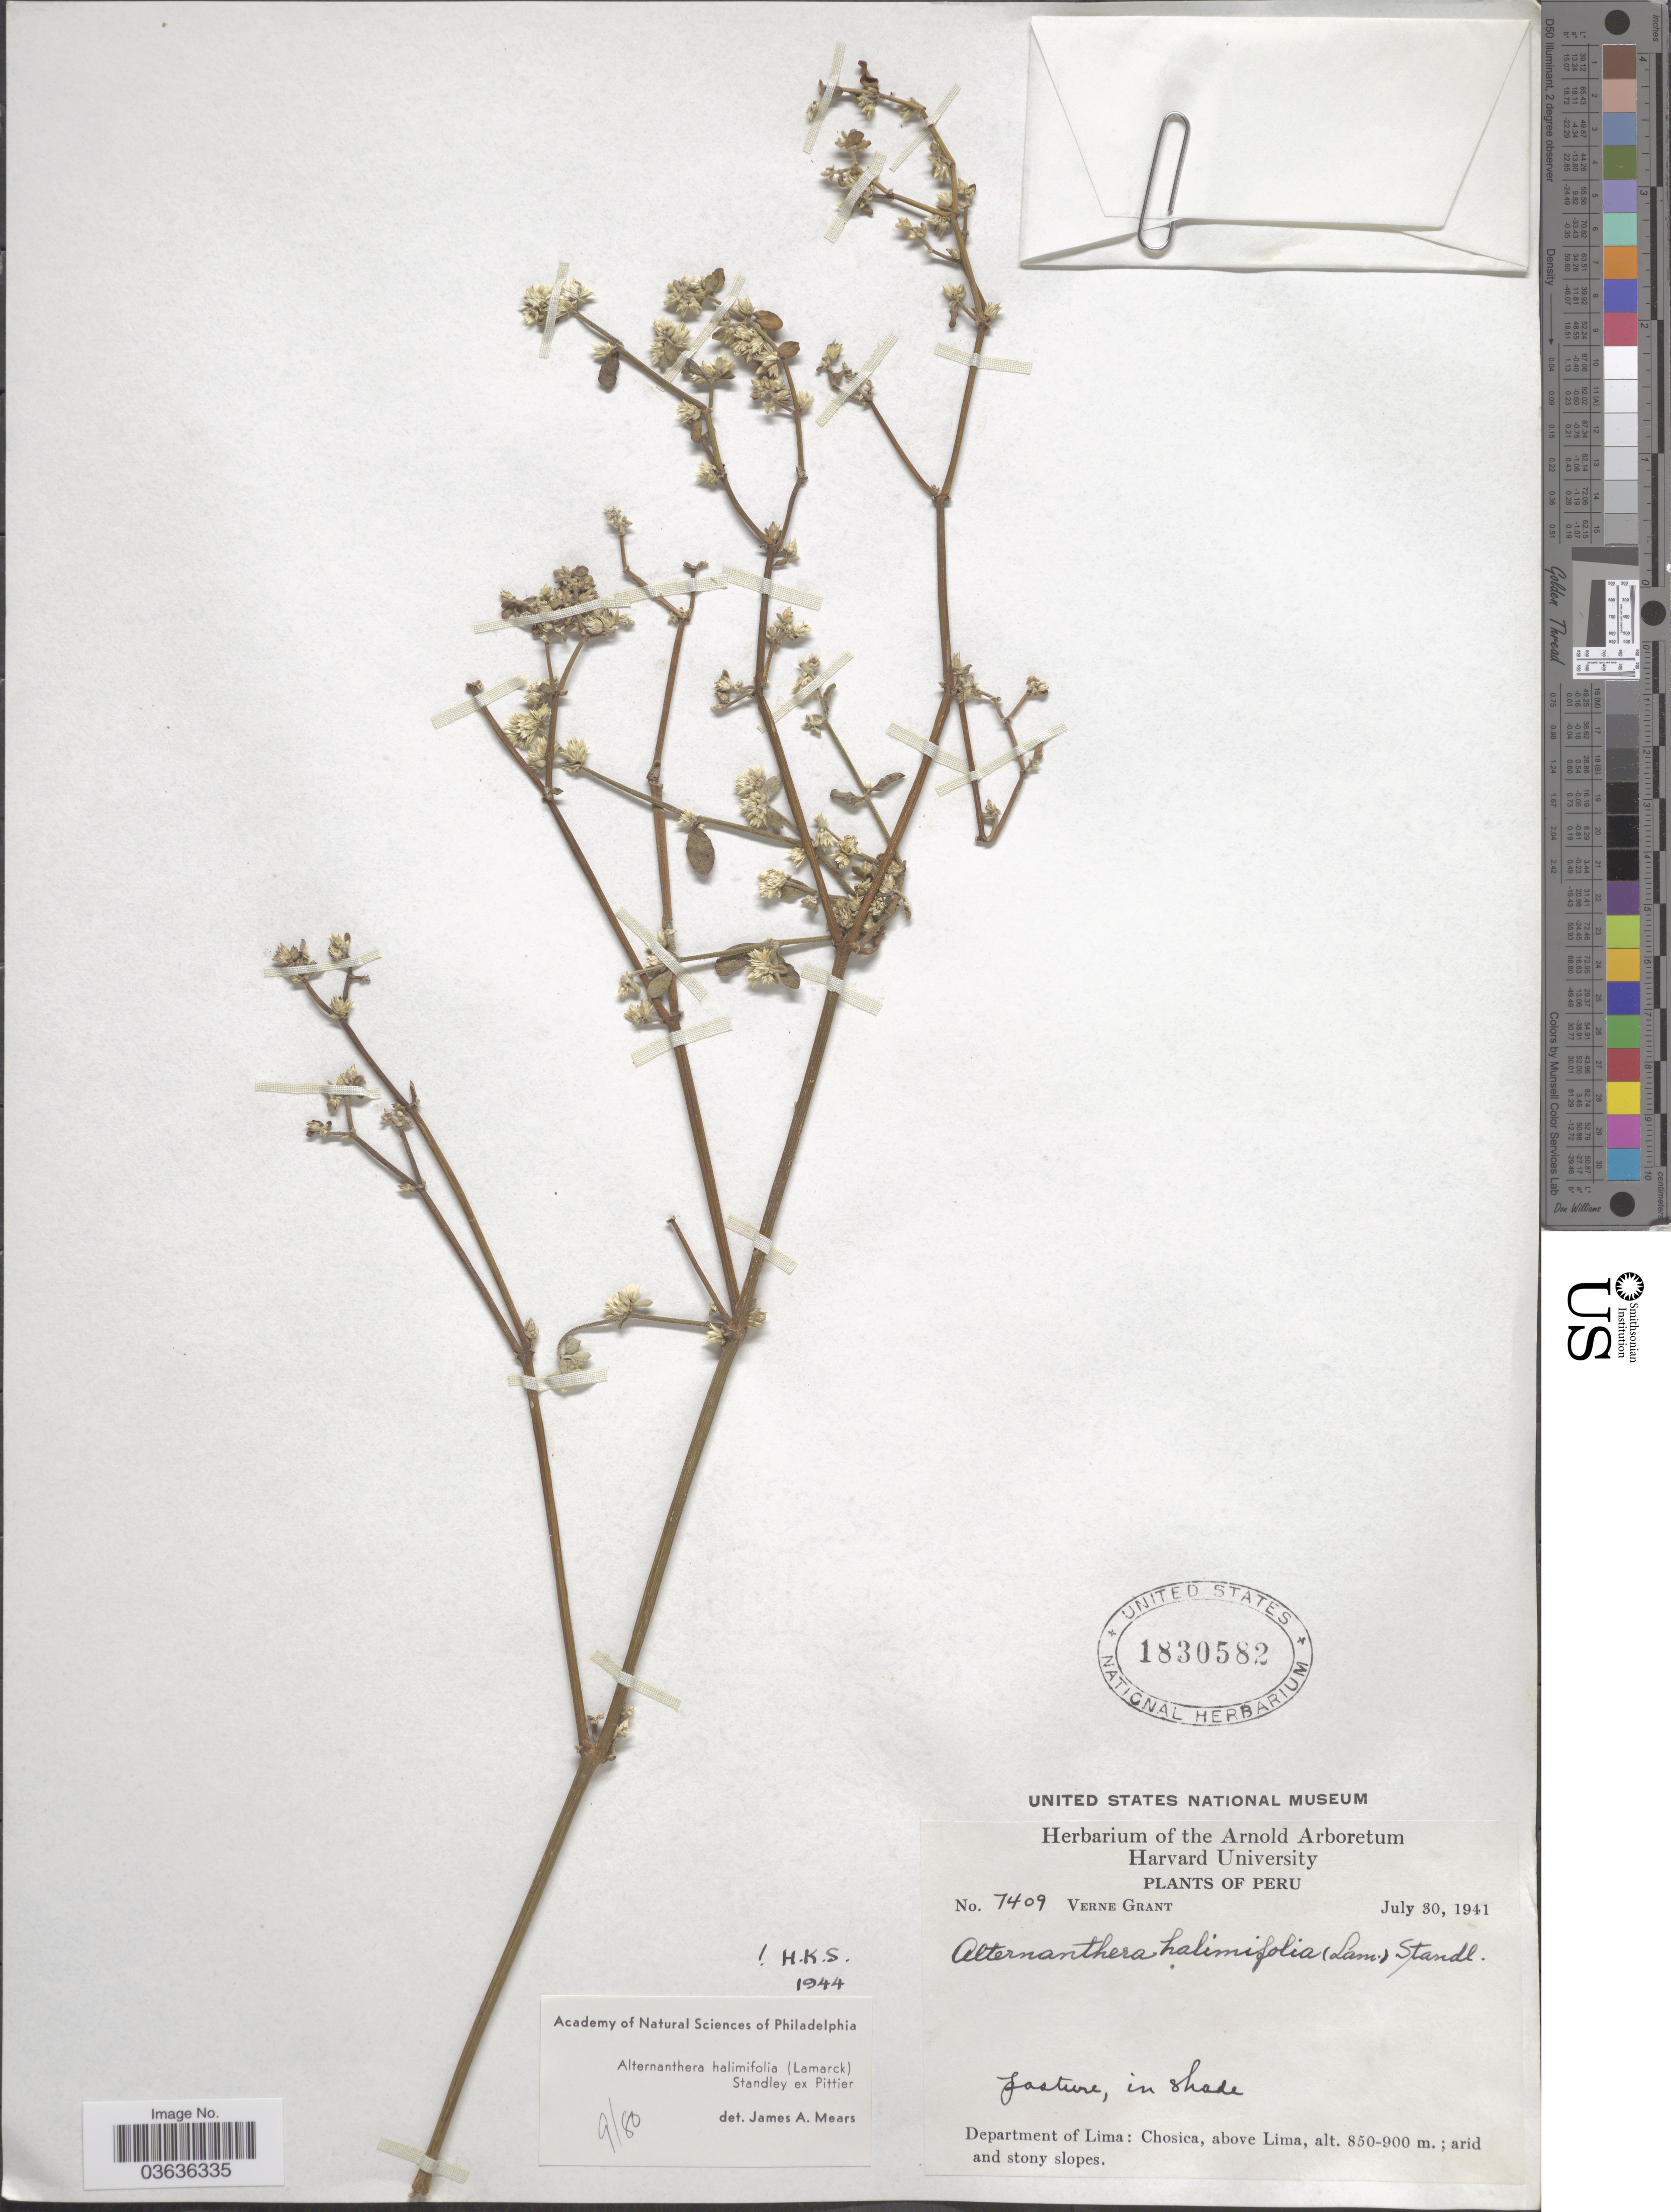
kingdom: Plantae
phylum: Tracheophyta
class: Magnoliopsida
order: Caryophyllales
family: Amaranthaceae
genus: Alternanthera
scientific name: Alternanthera halimifolia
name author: (Lam.) Standl. ex Pittier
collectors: V. Grant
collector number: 7409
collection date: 1941-07-30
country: Peru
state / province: Lima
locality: Department of Lima: Chosica, above Lima.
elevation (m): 850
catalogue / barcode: US 1830582